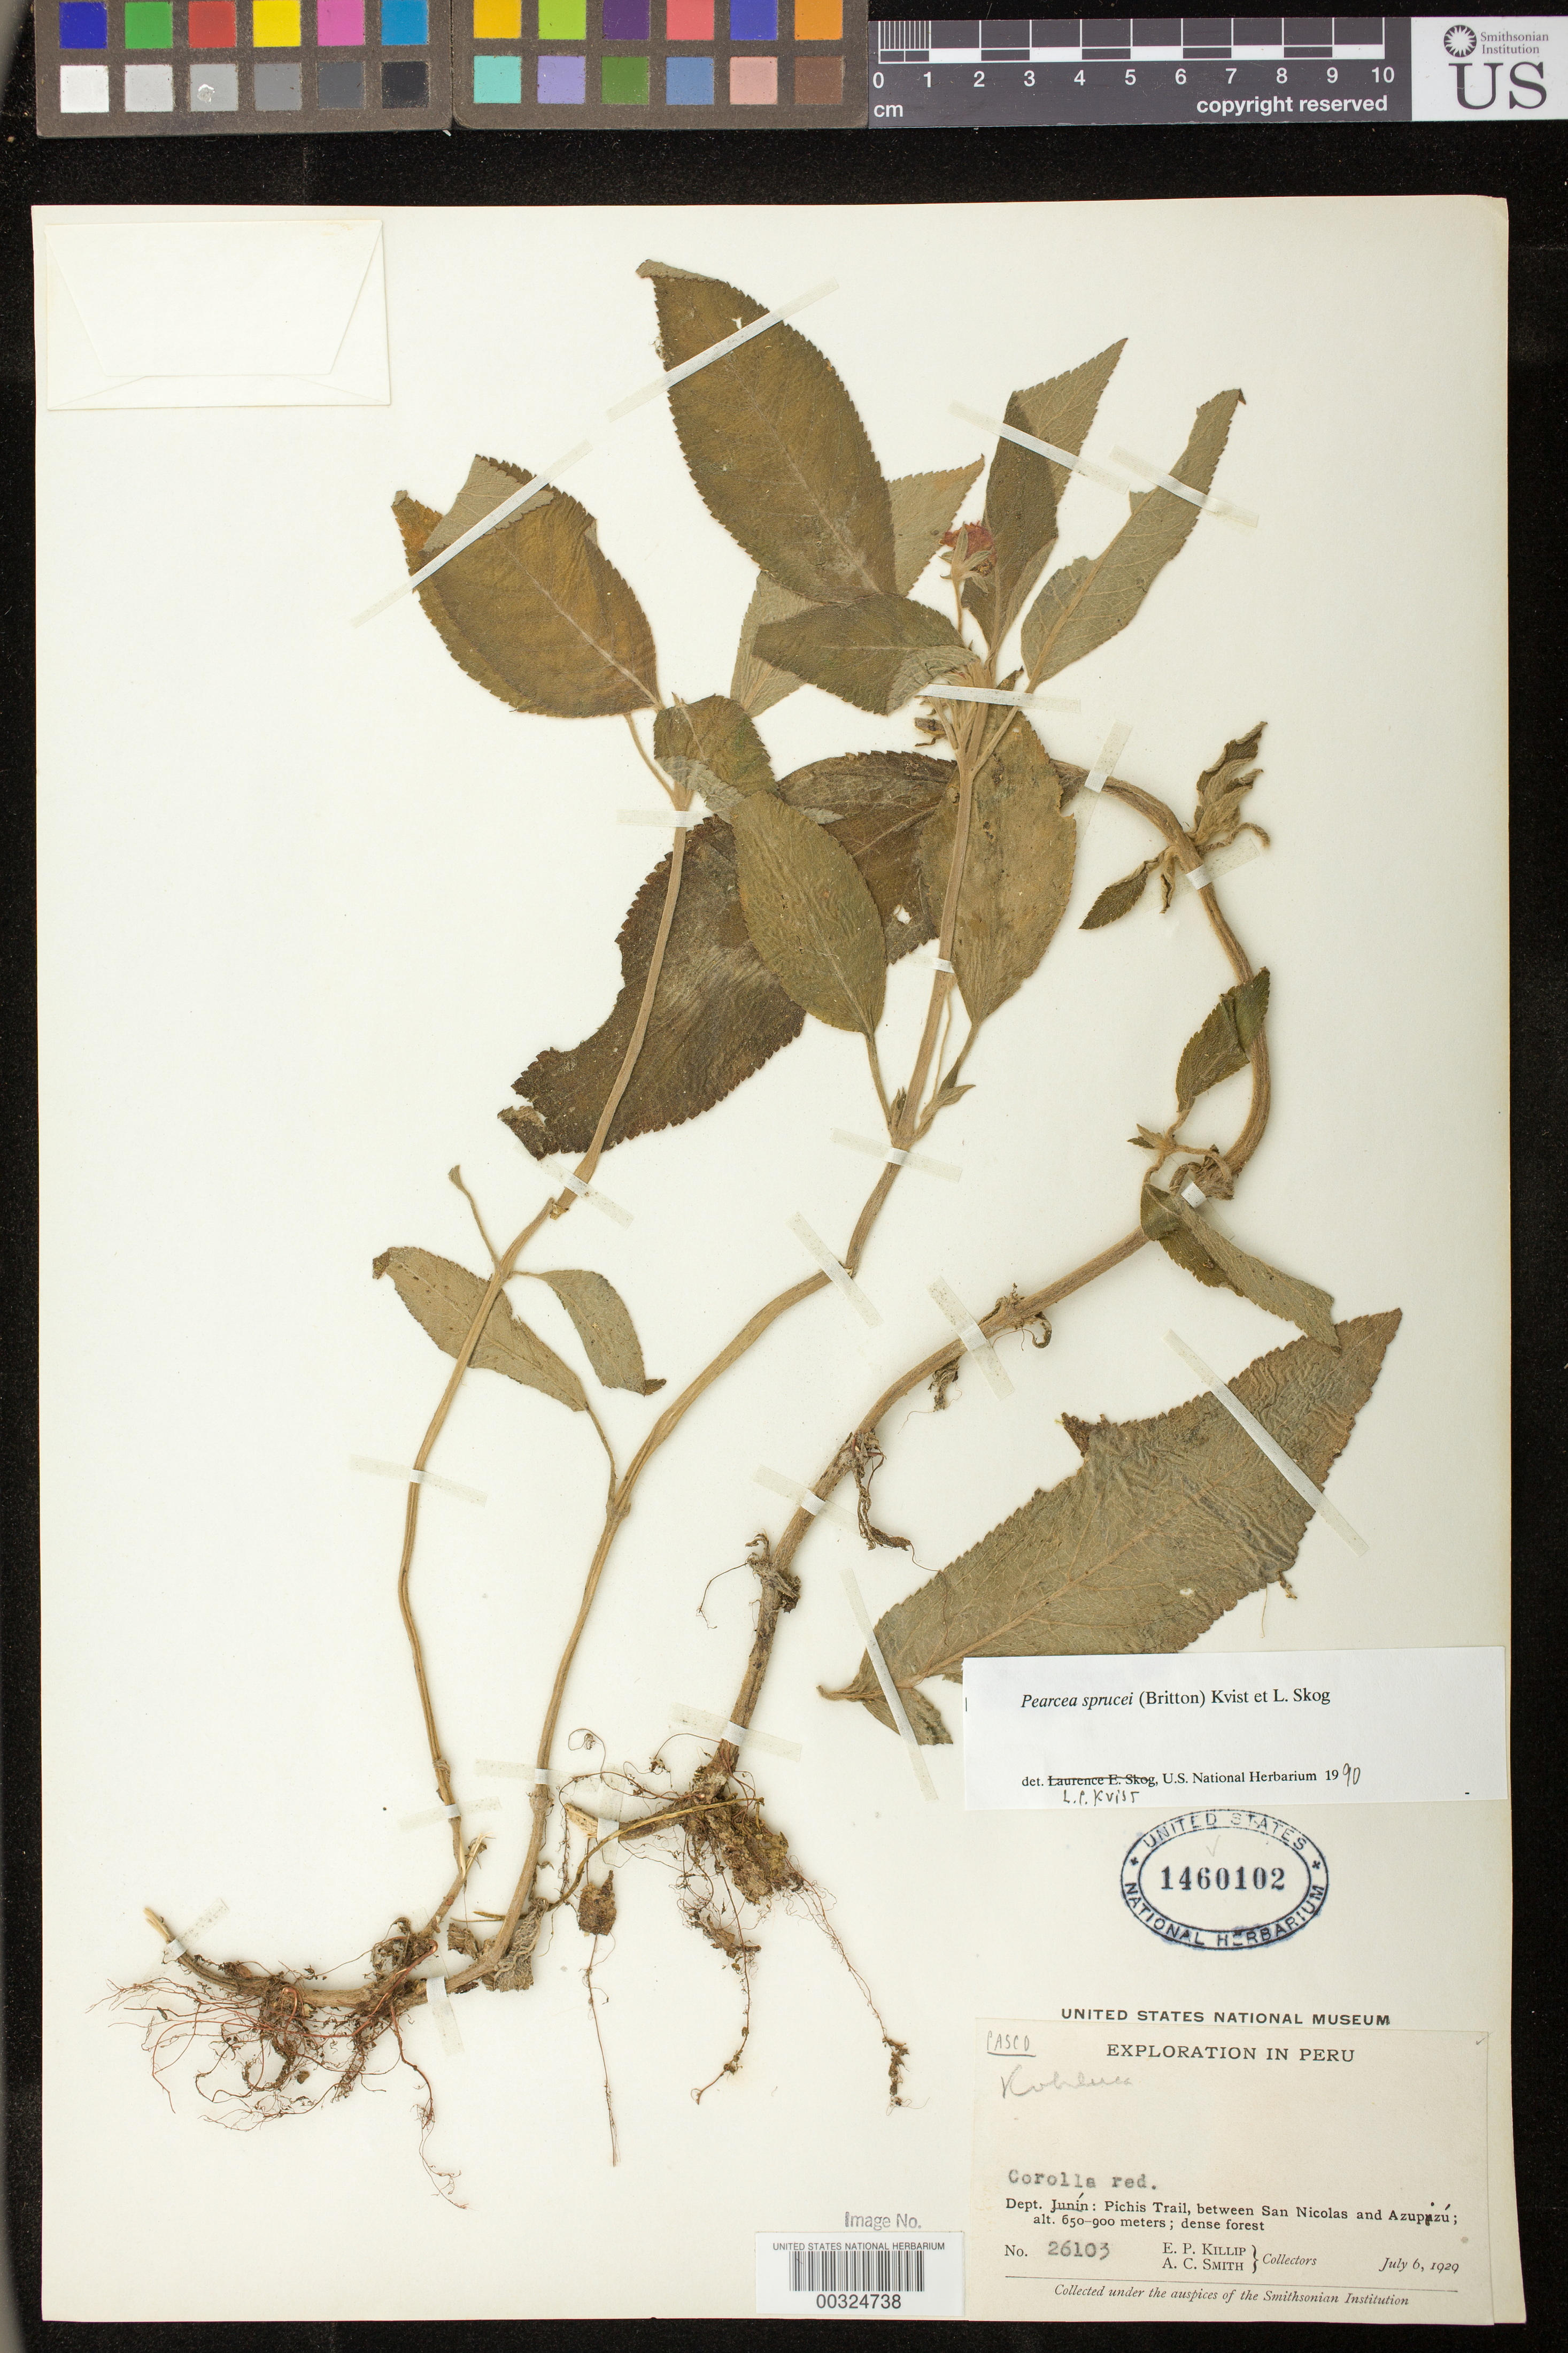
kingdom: Plantae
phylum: Tracheophyta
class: Magnoliopsida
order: Lamiales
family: Gesneriaceae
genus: Pearcea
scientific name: Pearcea sprucei var. sprucei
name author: (Britton ex Rusby) L.P. Kvist & L.E. Skog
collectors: E. P. Killip & A. C. Smith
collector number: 26103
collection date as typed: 06 Jul 1929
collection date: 1929-07-06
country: Peru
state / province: Junín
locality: Pichis trail, between San Nicolas and Azupizu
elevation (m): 650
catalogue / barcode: US 1460102